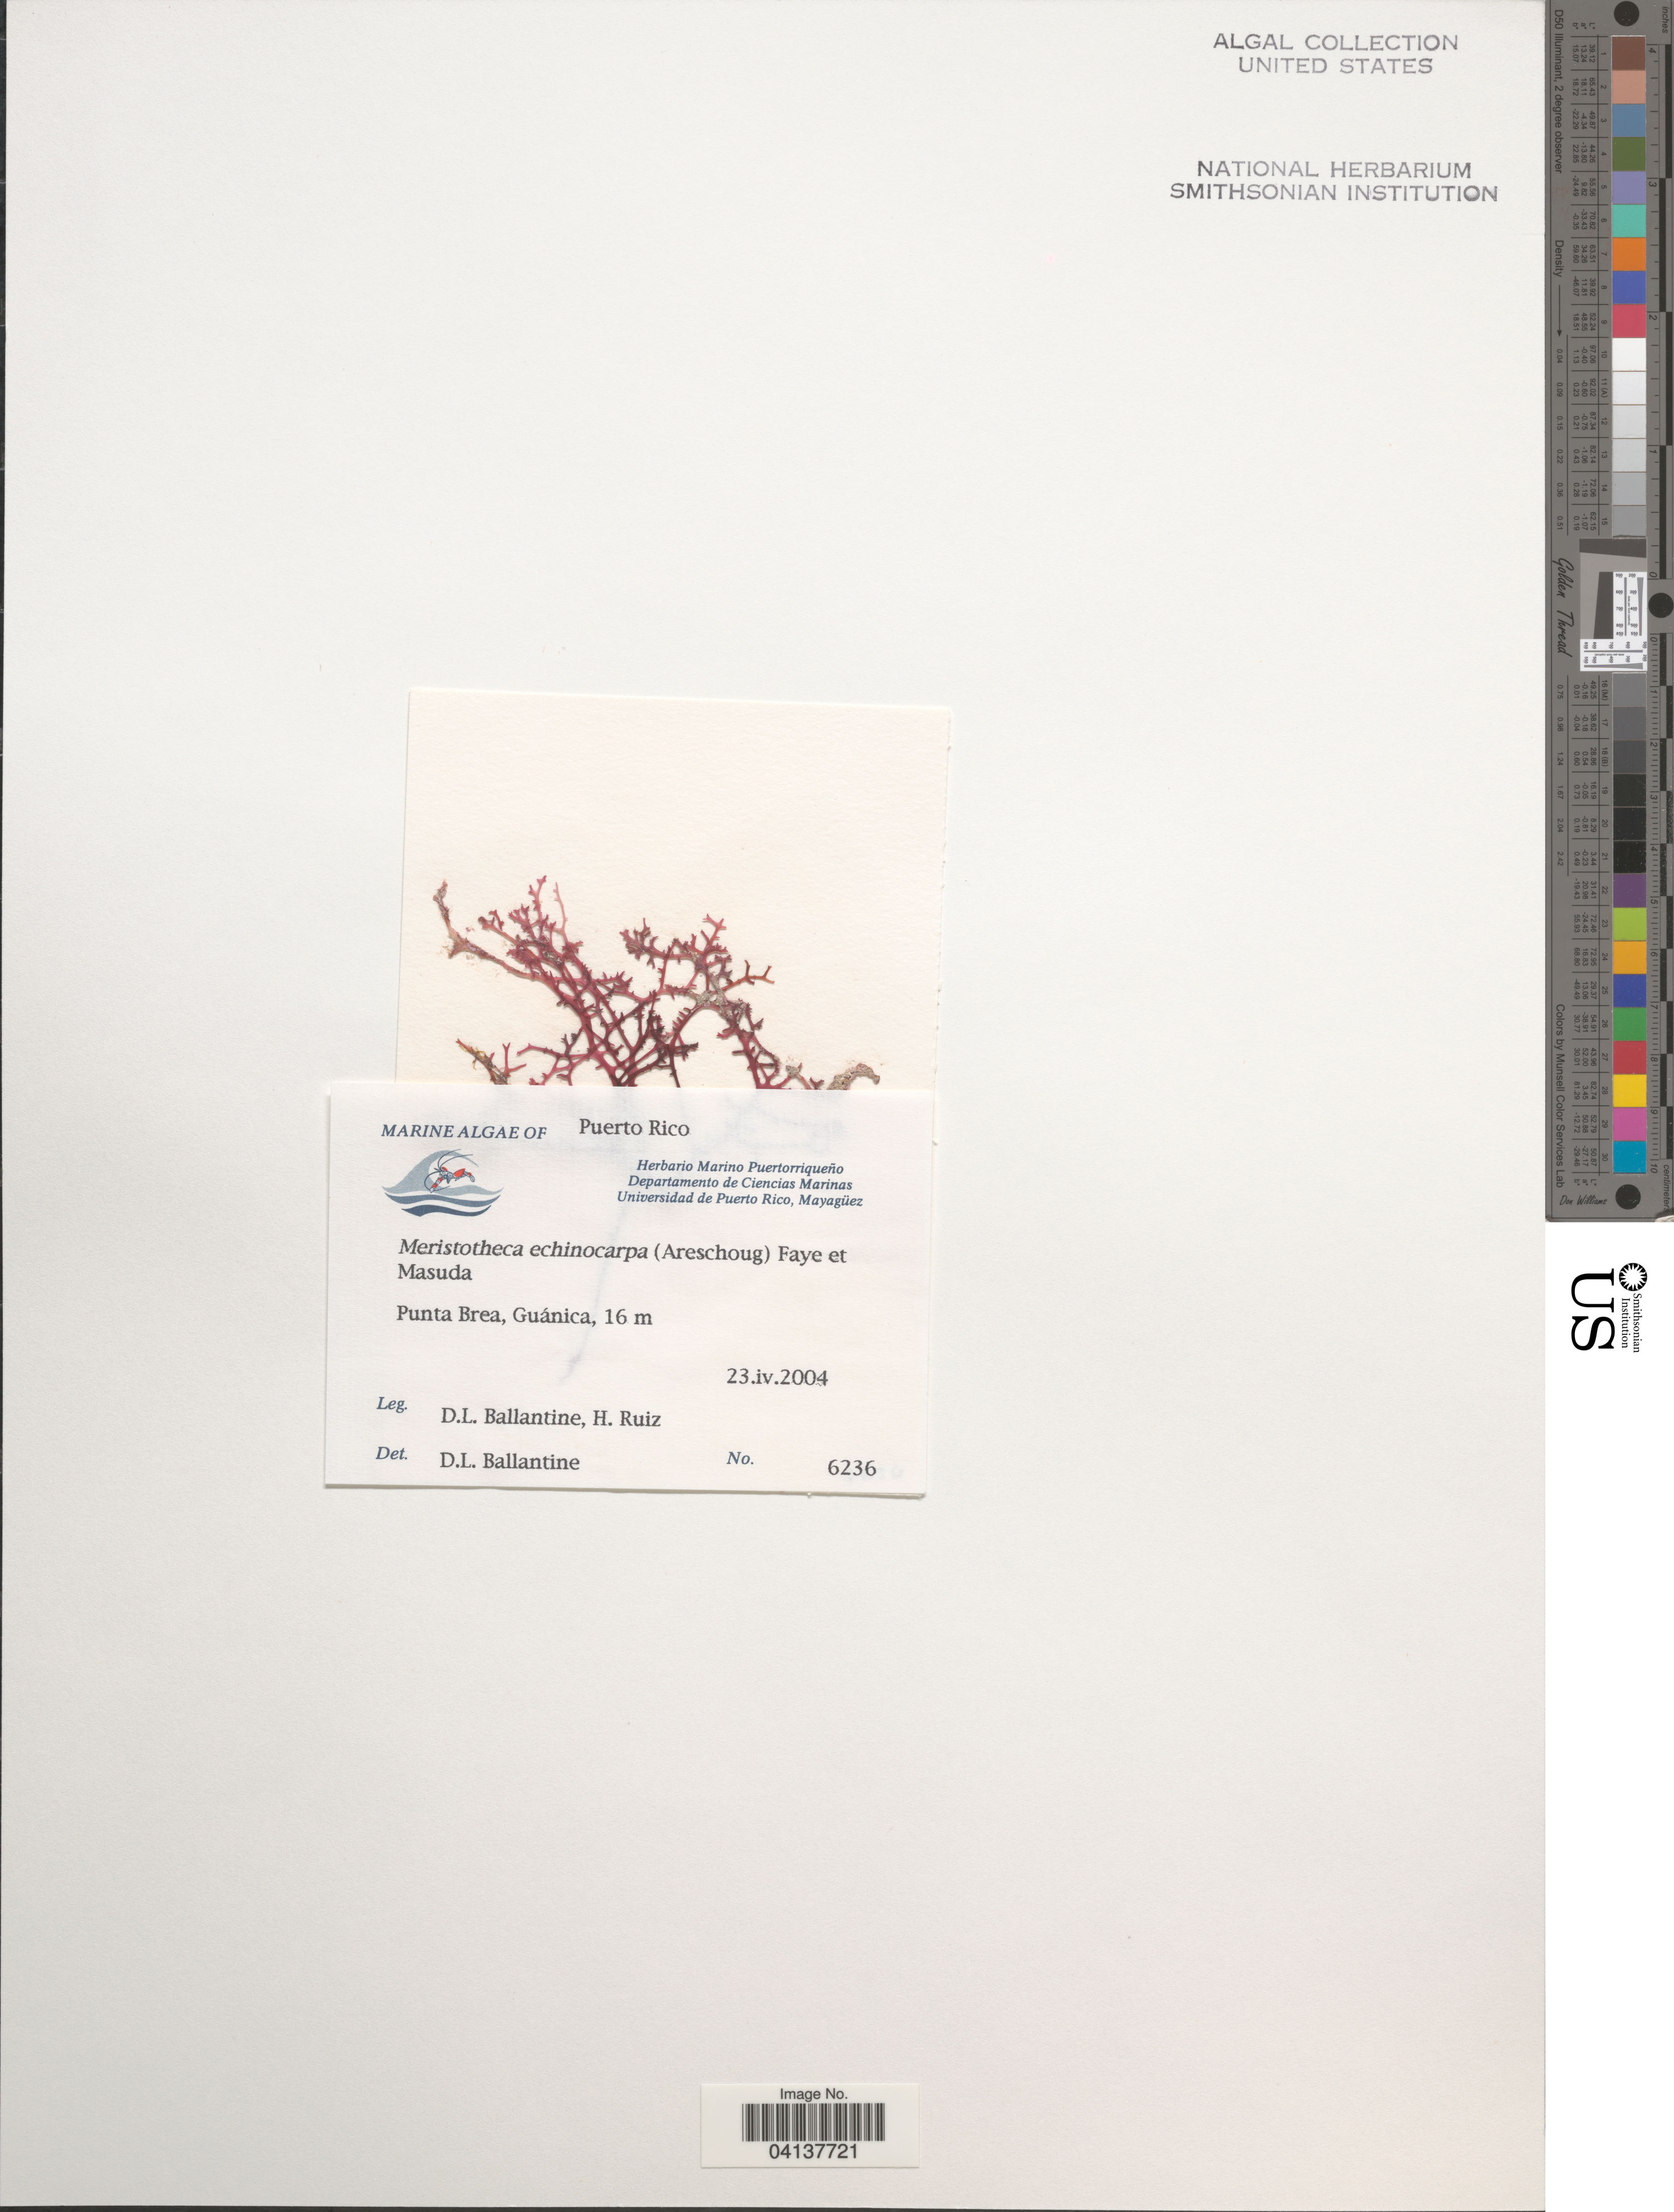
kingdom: Plantae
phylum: Rhodophyta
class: Florideophyceae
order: Gigartinales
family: Solieriaceae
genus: Meristotheca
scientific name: Meristotheca gelidium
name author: (J. Agardh) E.J. Faye & Masuda in E.J. Faye et al.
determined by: Algae name updating Project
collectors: D.L. Ballantine & H. Ruiz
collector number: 6236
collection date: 2004-04-23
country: Puerto Rico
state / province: Guánica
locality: Punta Brea.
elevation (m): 16